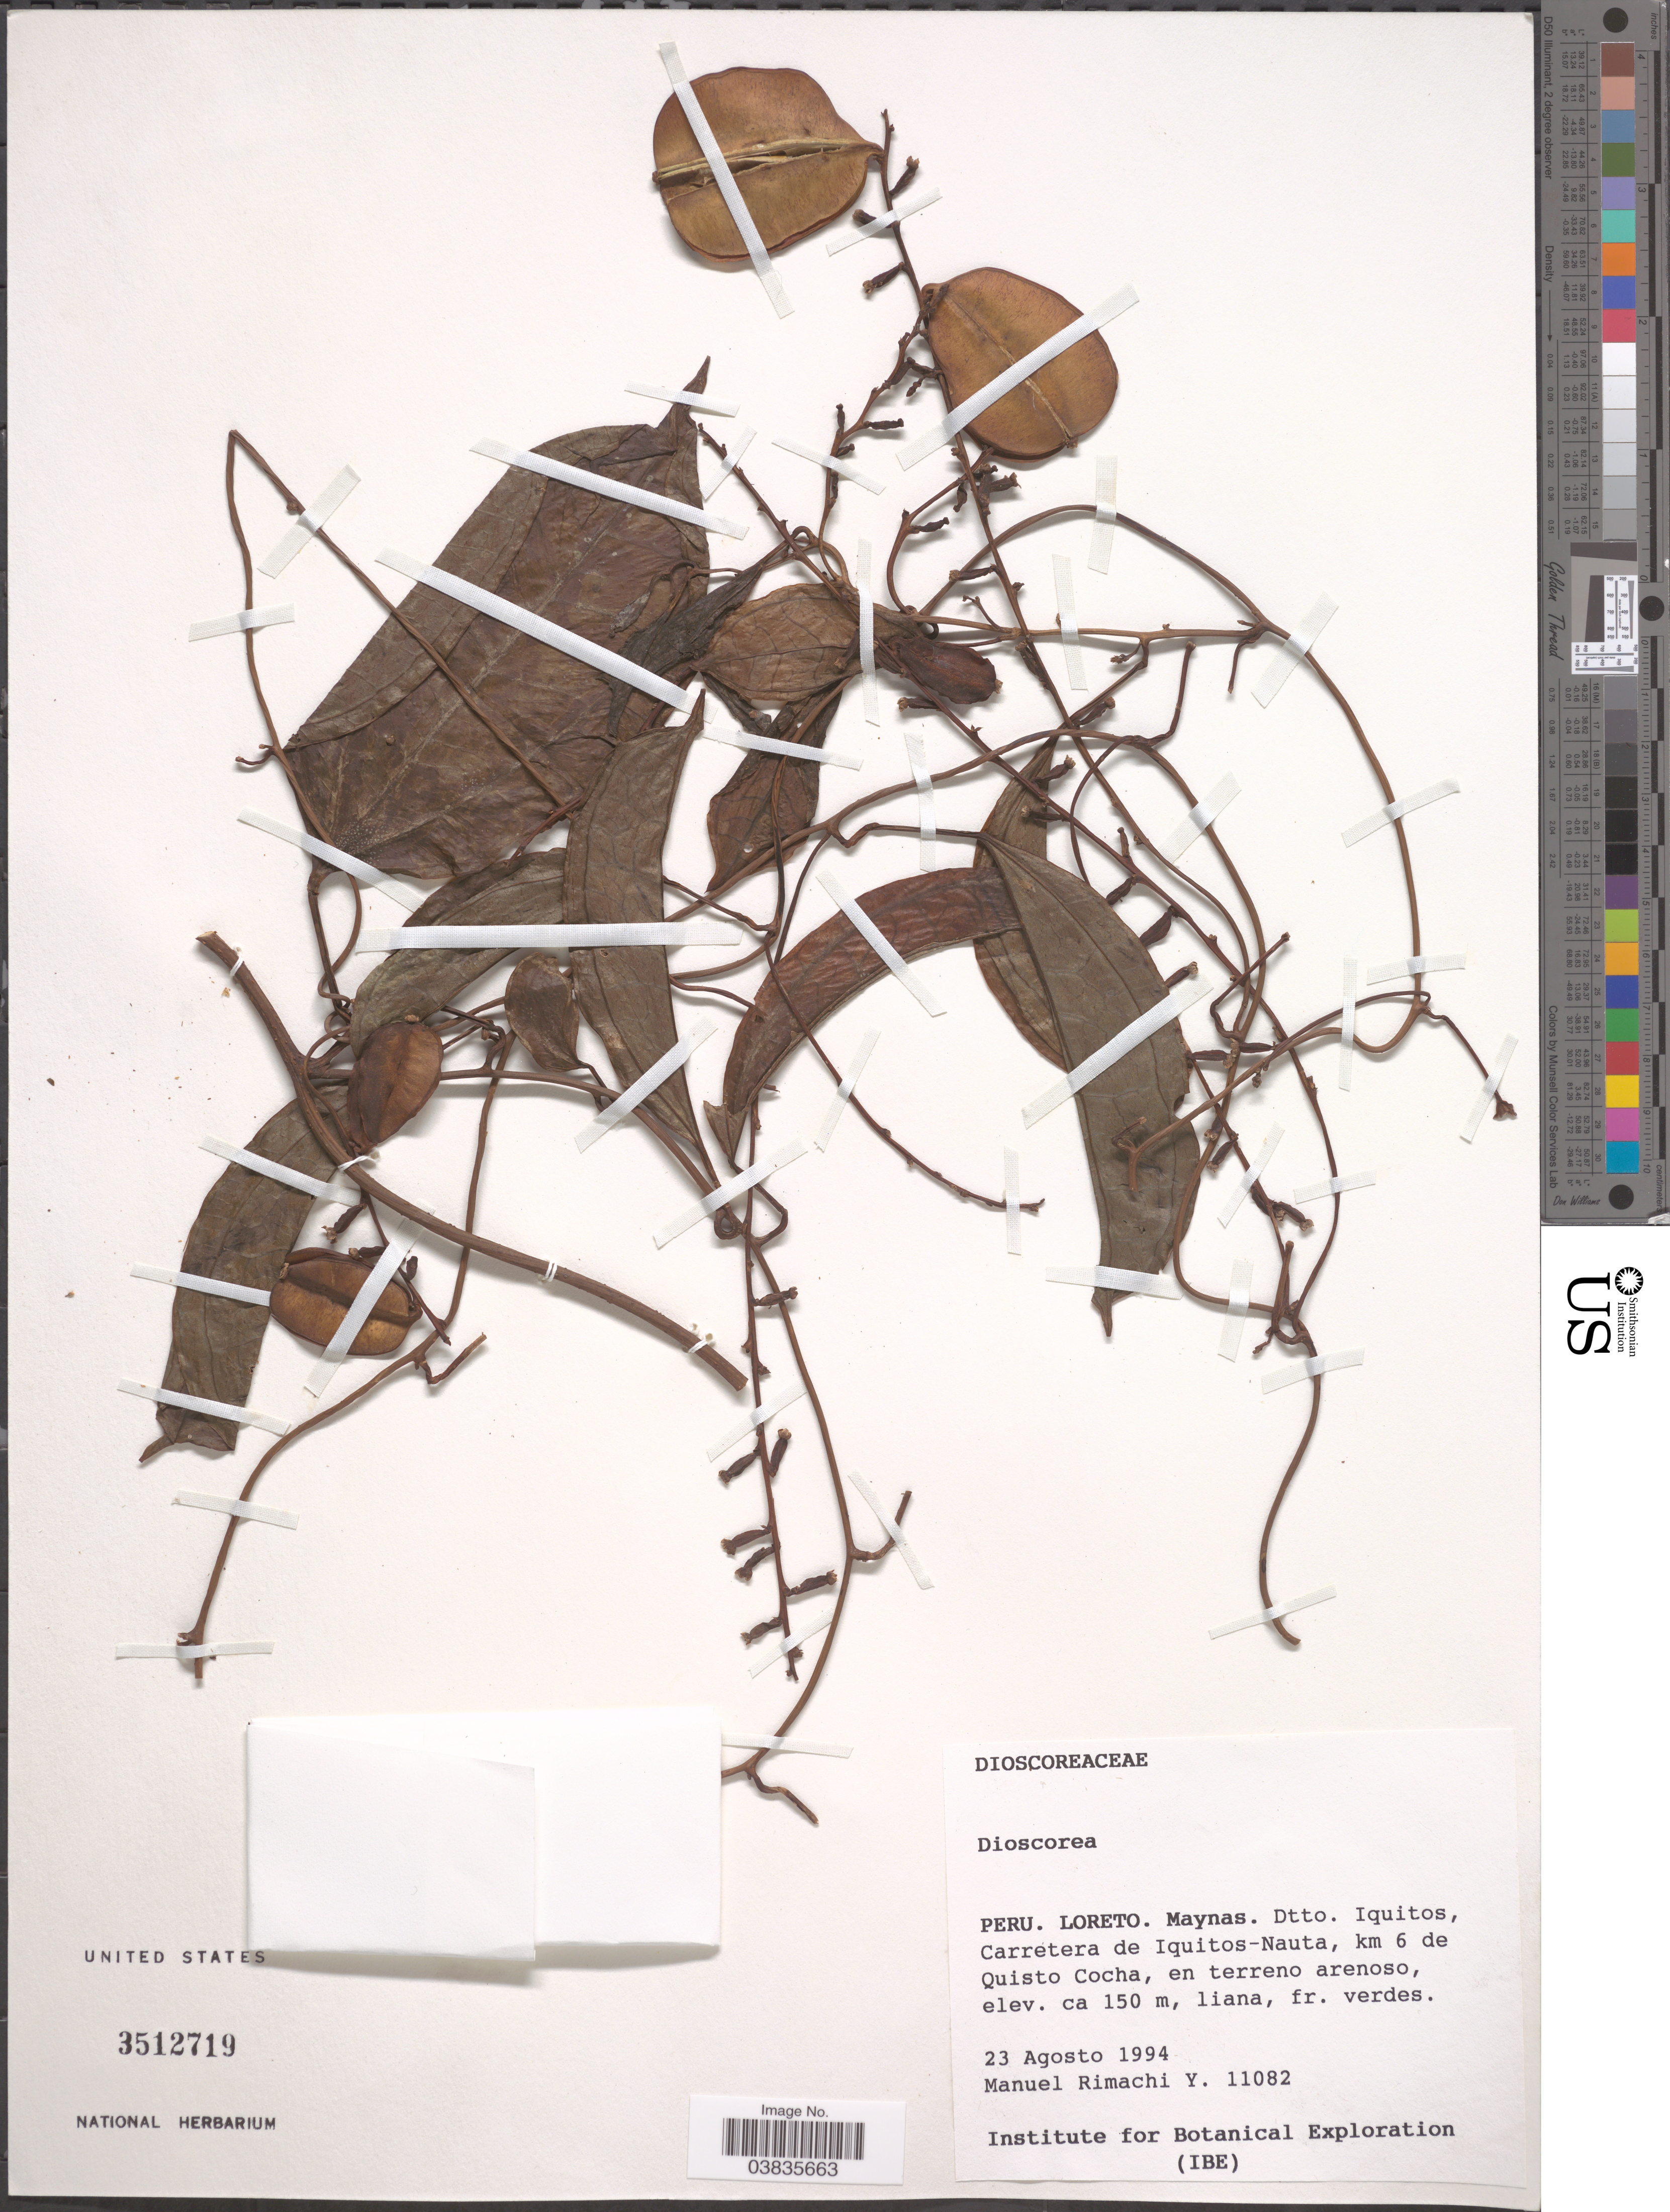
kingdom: Plantae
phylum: Tracheophyta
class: Liliopsida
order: Dioscoreales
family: Dioscoreaceae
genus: Dioscorea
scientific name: Dioscorea sp.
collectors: M. Rimachi Y.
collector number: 11082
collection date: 1994-08-23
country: Peru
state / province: Loreto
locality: Maynas. Dtto. Iquitos, Carretera de Iquitos-Nauta, km 6 de Quisto Cocha, en terreno arenoso.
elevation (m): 150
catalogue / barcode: US 3512719